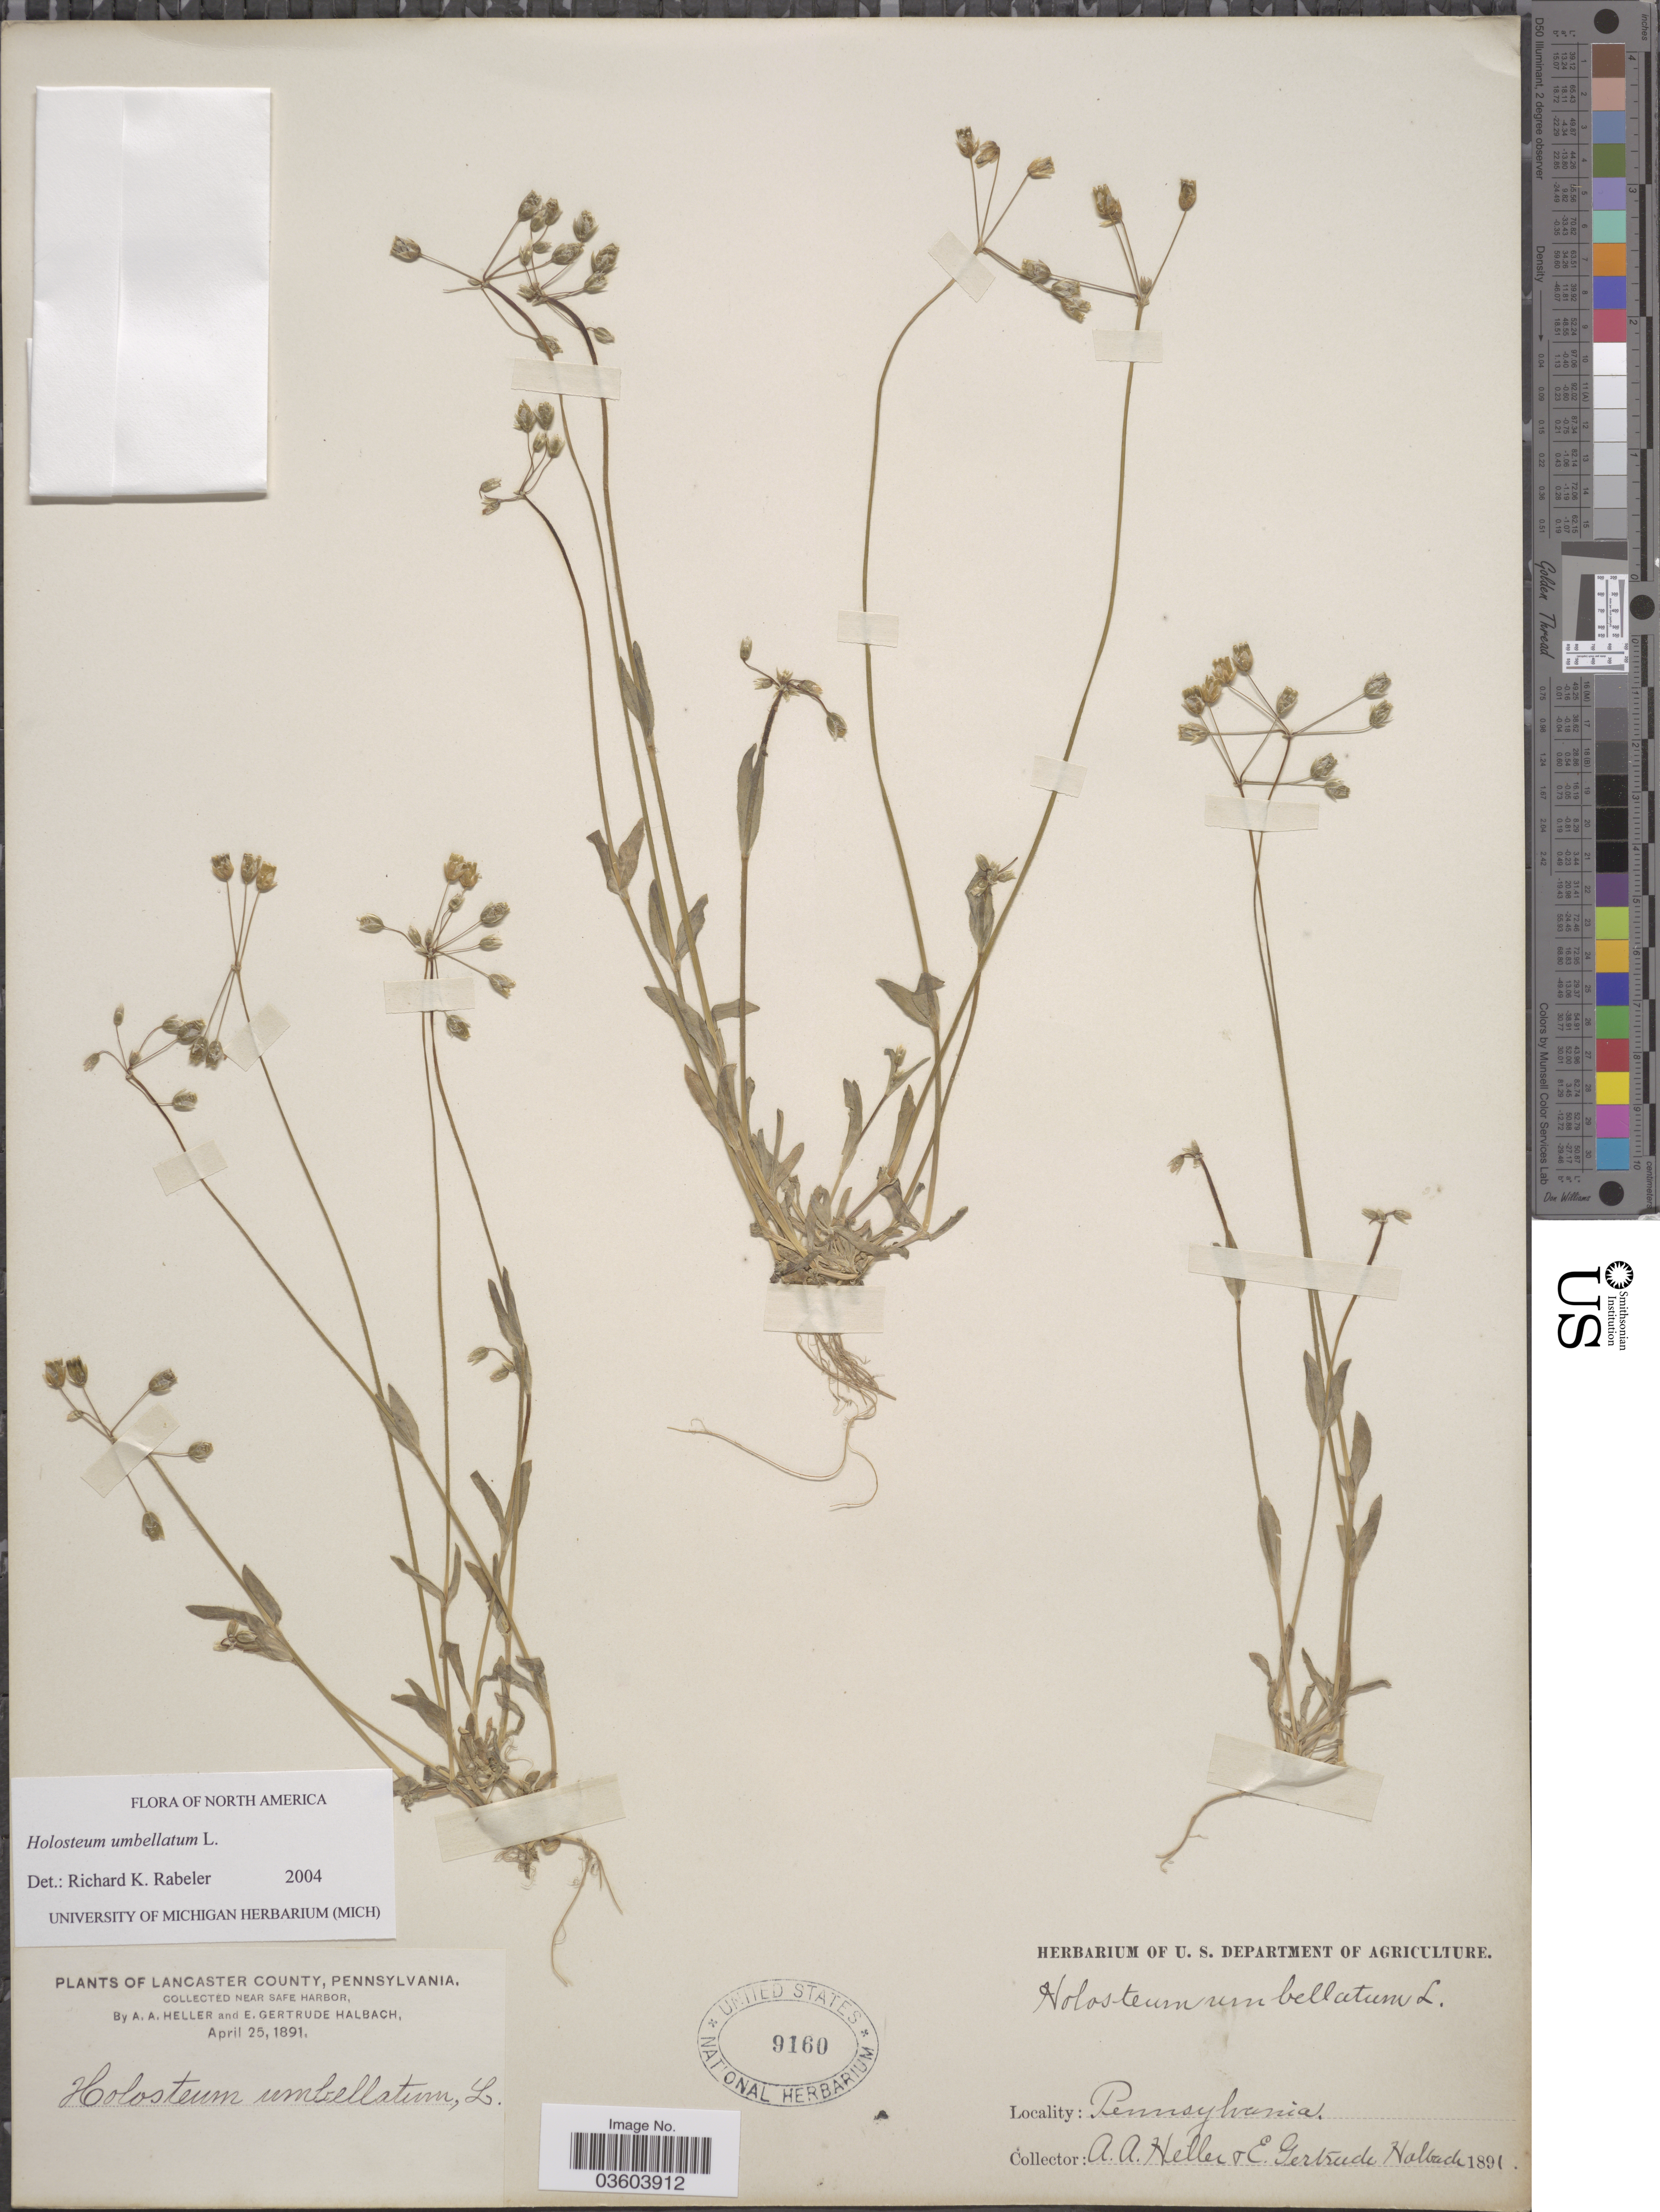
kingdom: Plantae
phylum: Tracheophyta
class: Magnoliopsida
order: Caryophyllales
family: Caryophyllaceae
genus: Holosteum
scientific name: Holosteum umbellatum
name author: L.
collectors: A. A. Heller & E. G. Halbach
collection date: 1891-04-25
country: United States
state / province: Pennsylvania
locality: Lancaster County. Near Safe Harbor.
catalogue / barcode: US 9160